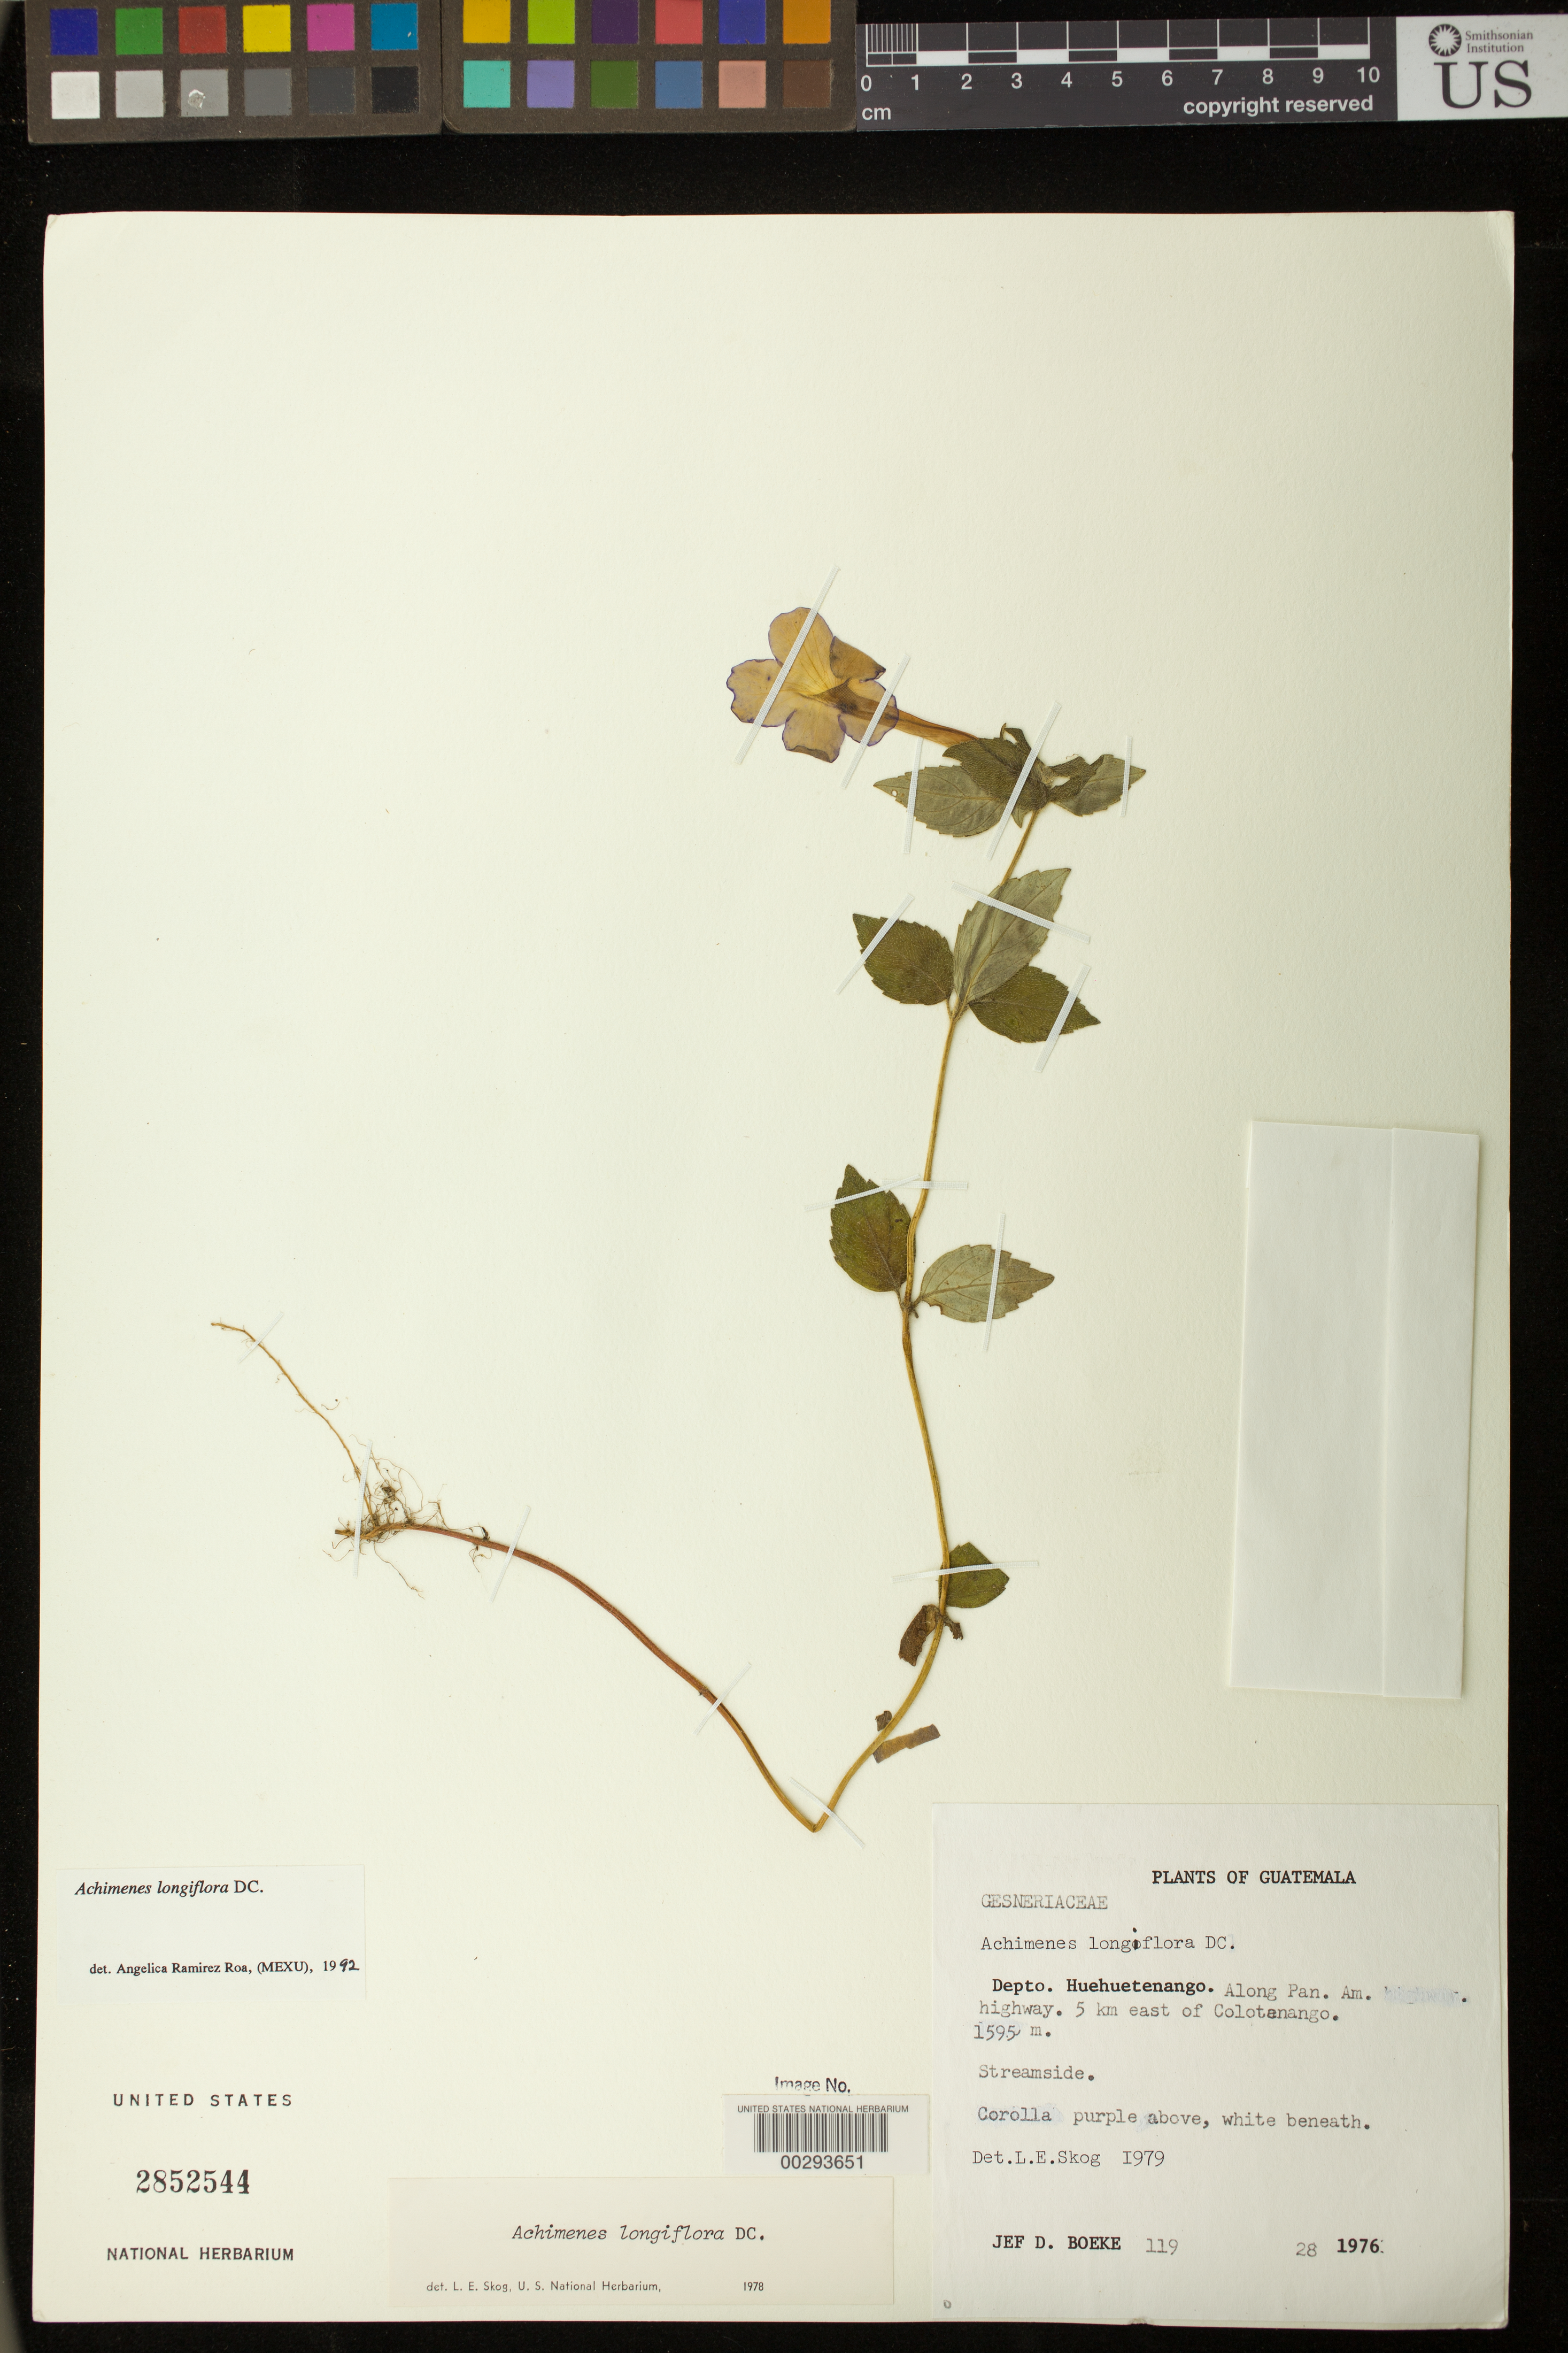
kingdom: Plantae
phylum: Tracheophyta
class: Magnoliopsida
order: Lamiales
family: Gesneriaceae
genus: Achimenes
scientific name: Achimenes longiflora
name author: DC.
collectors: J. D. Boeke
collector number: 119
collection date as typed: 28 --- 1976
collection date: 1976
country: Guatemala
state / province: Huehuetenango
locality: Along Pan am highway, 5 km E of Colotenango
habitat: Streamside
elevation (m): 1595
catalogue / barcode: US 2852544